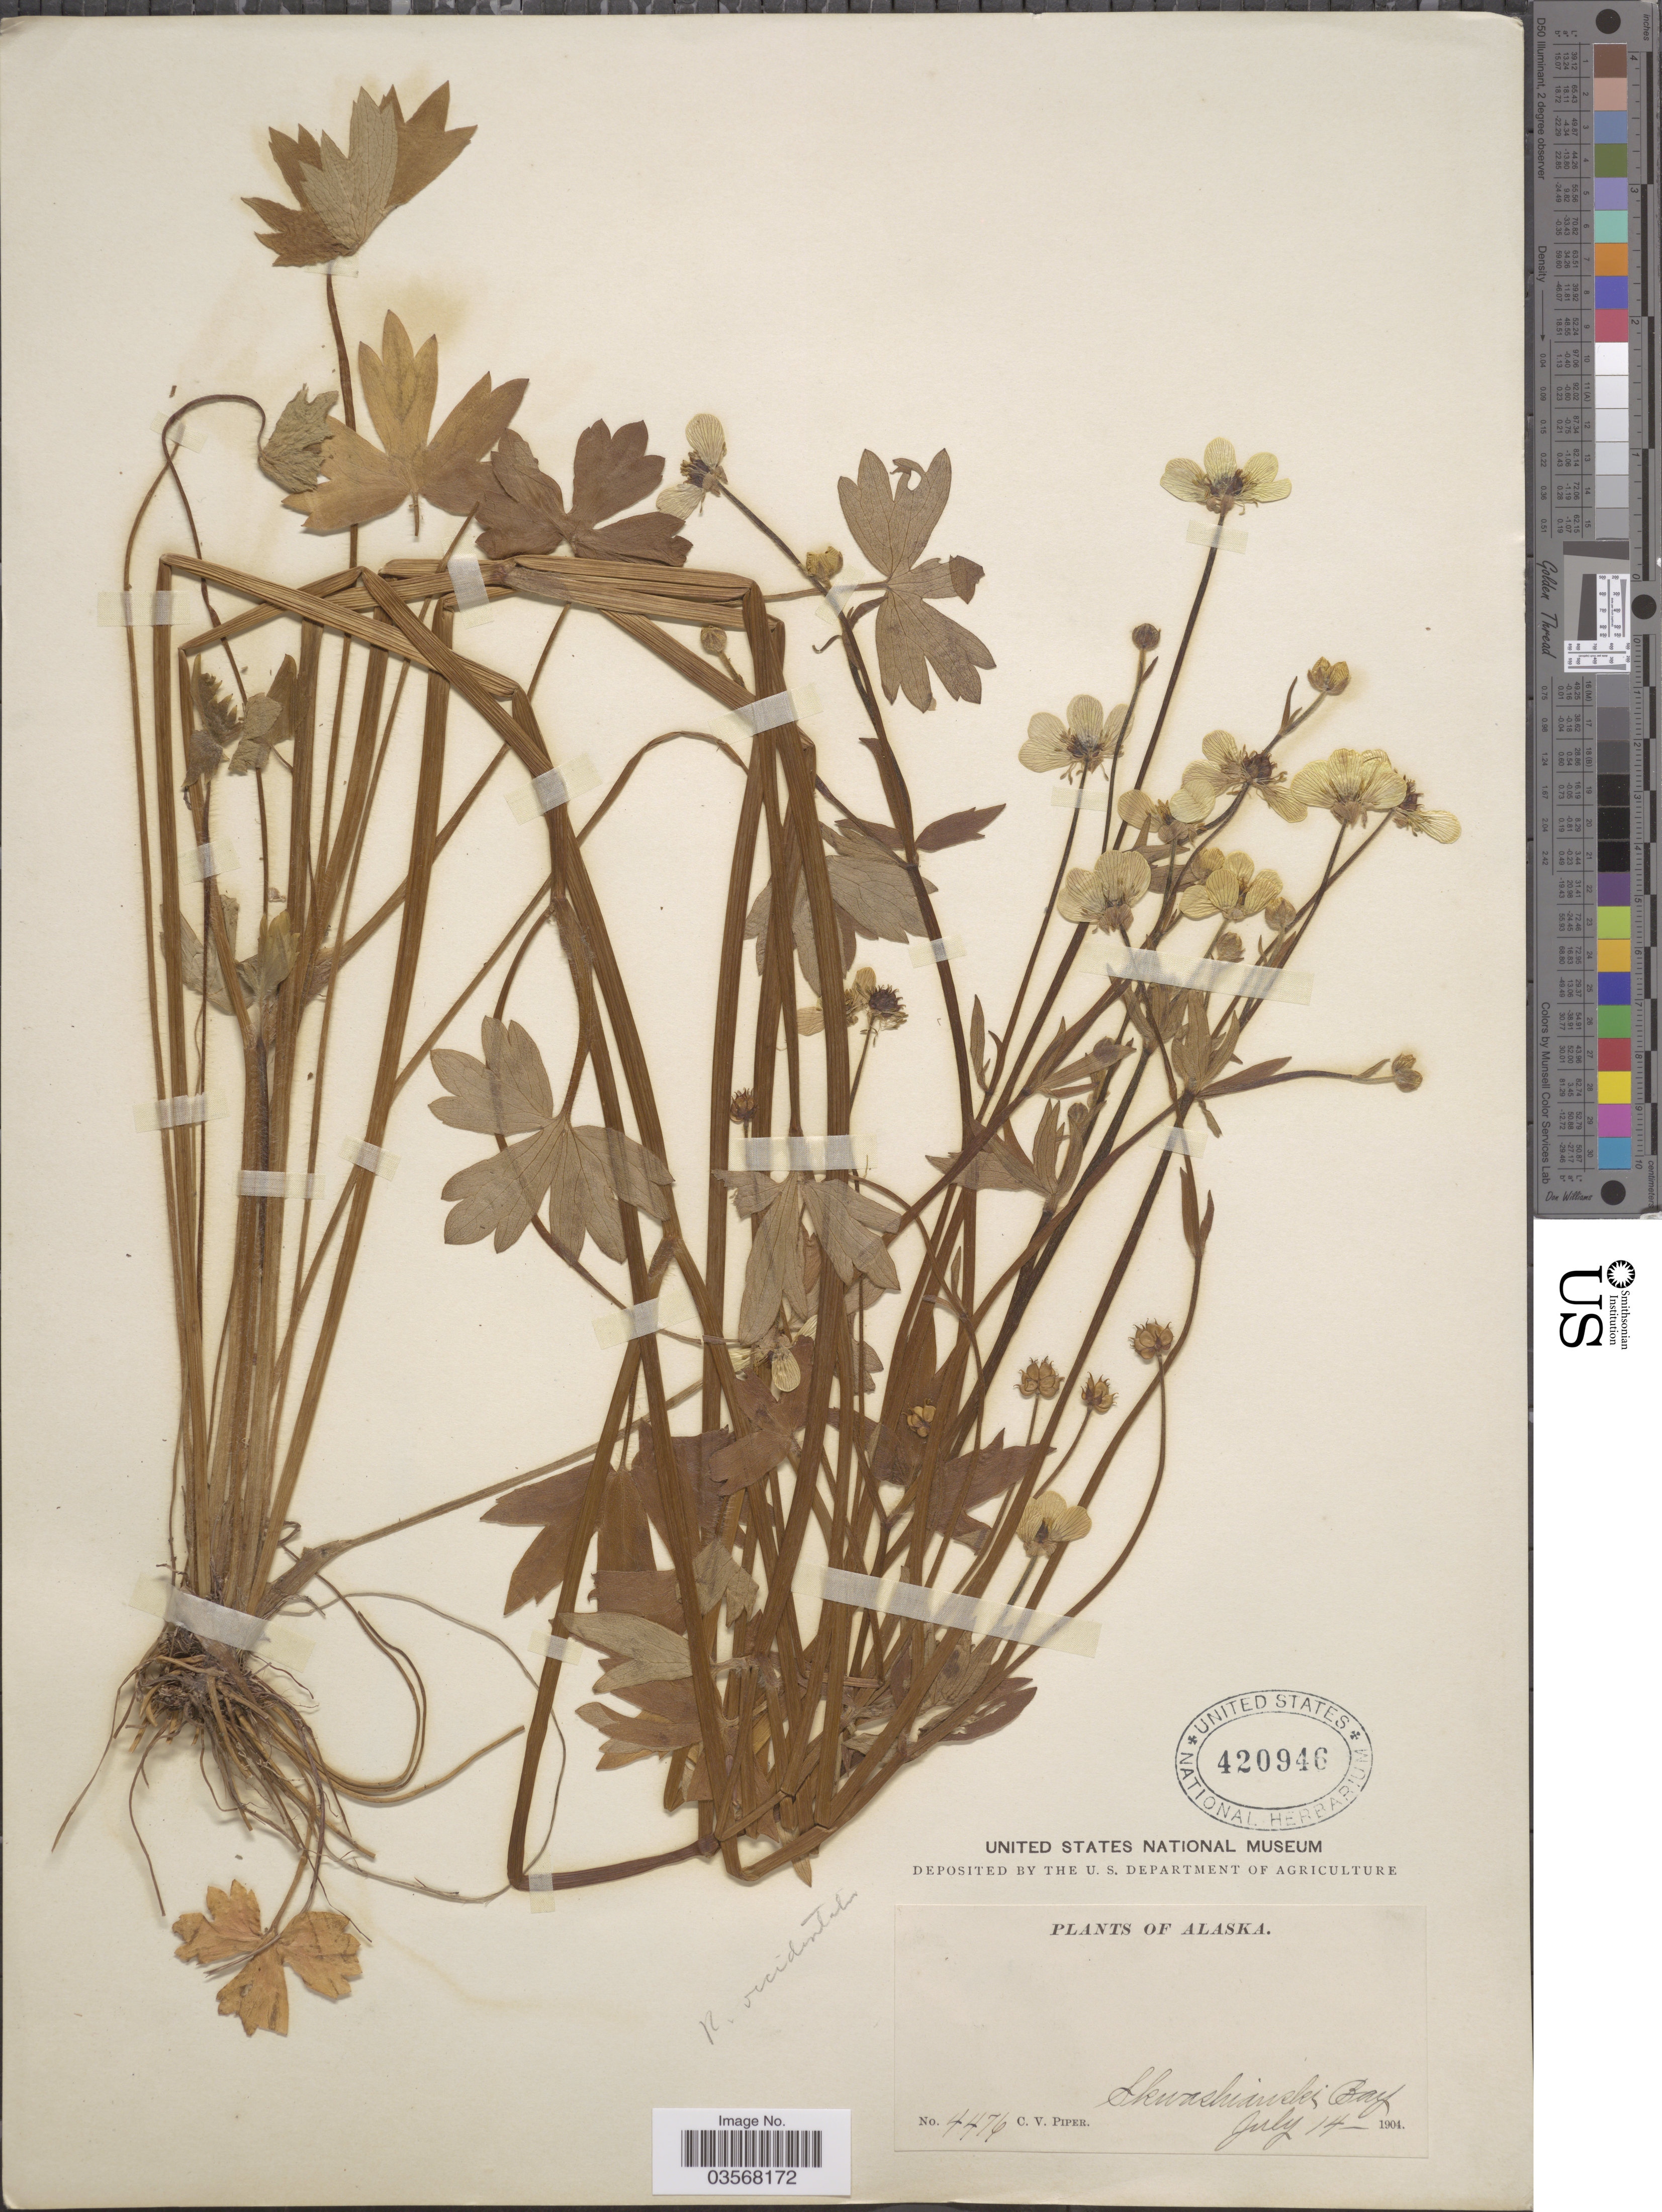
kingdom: Plantae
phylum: Tracheophyta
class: Magnoliopsida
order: Ranunculales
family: Ranunculaceae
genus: Ranunculus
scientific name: Ranunculus occidentalis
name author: Nutt.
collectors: C. V. Piper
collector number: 4476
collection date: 1904-07-14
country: United States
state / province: Alaska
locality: Skwashiauski Bay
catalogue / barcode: US 420946